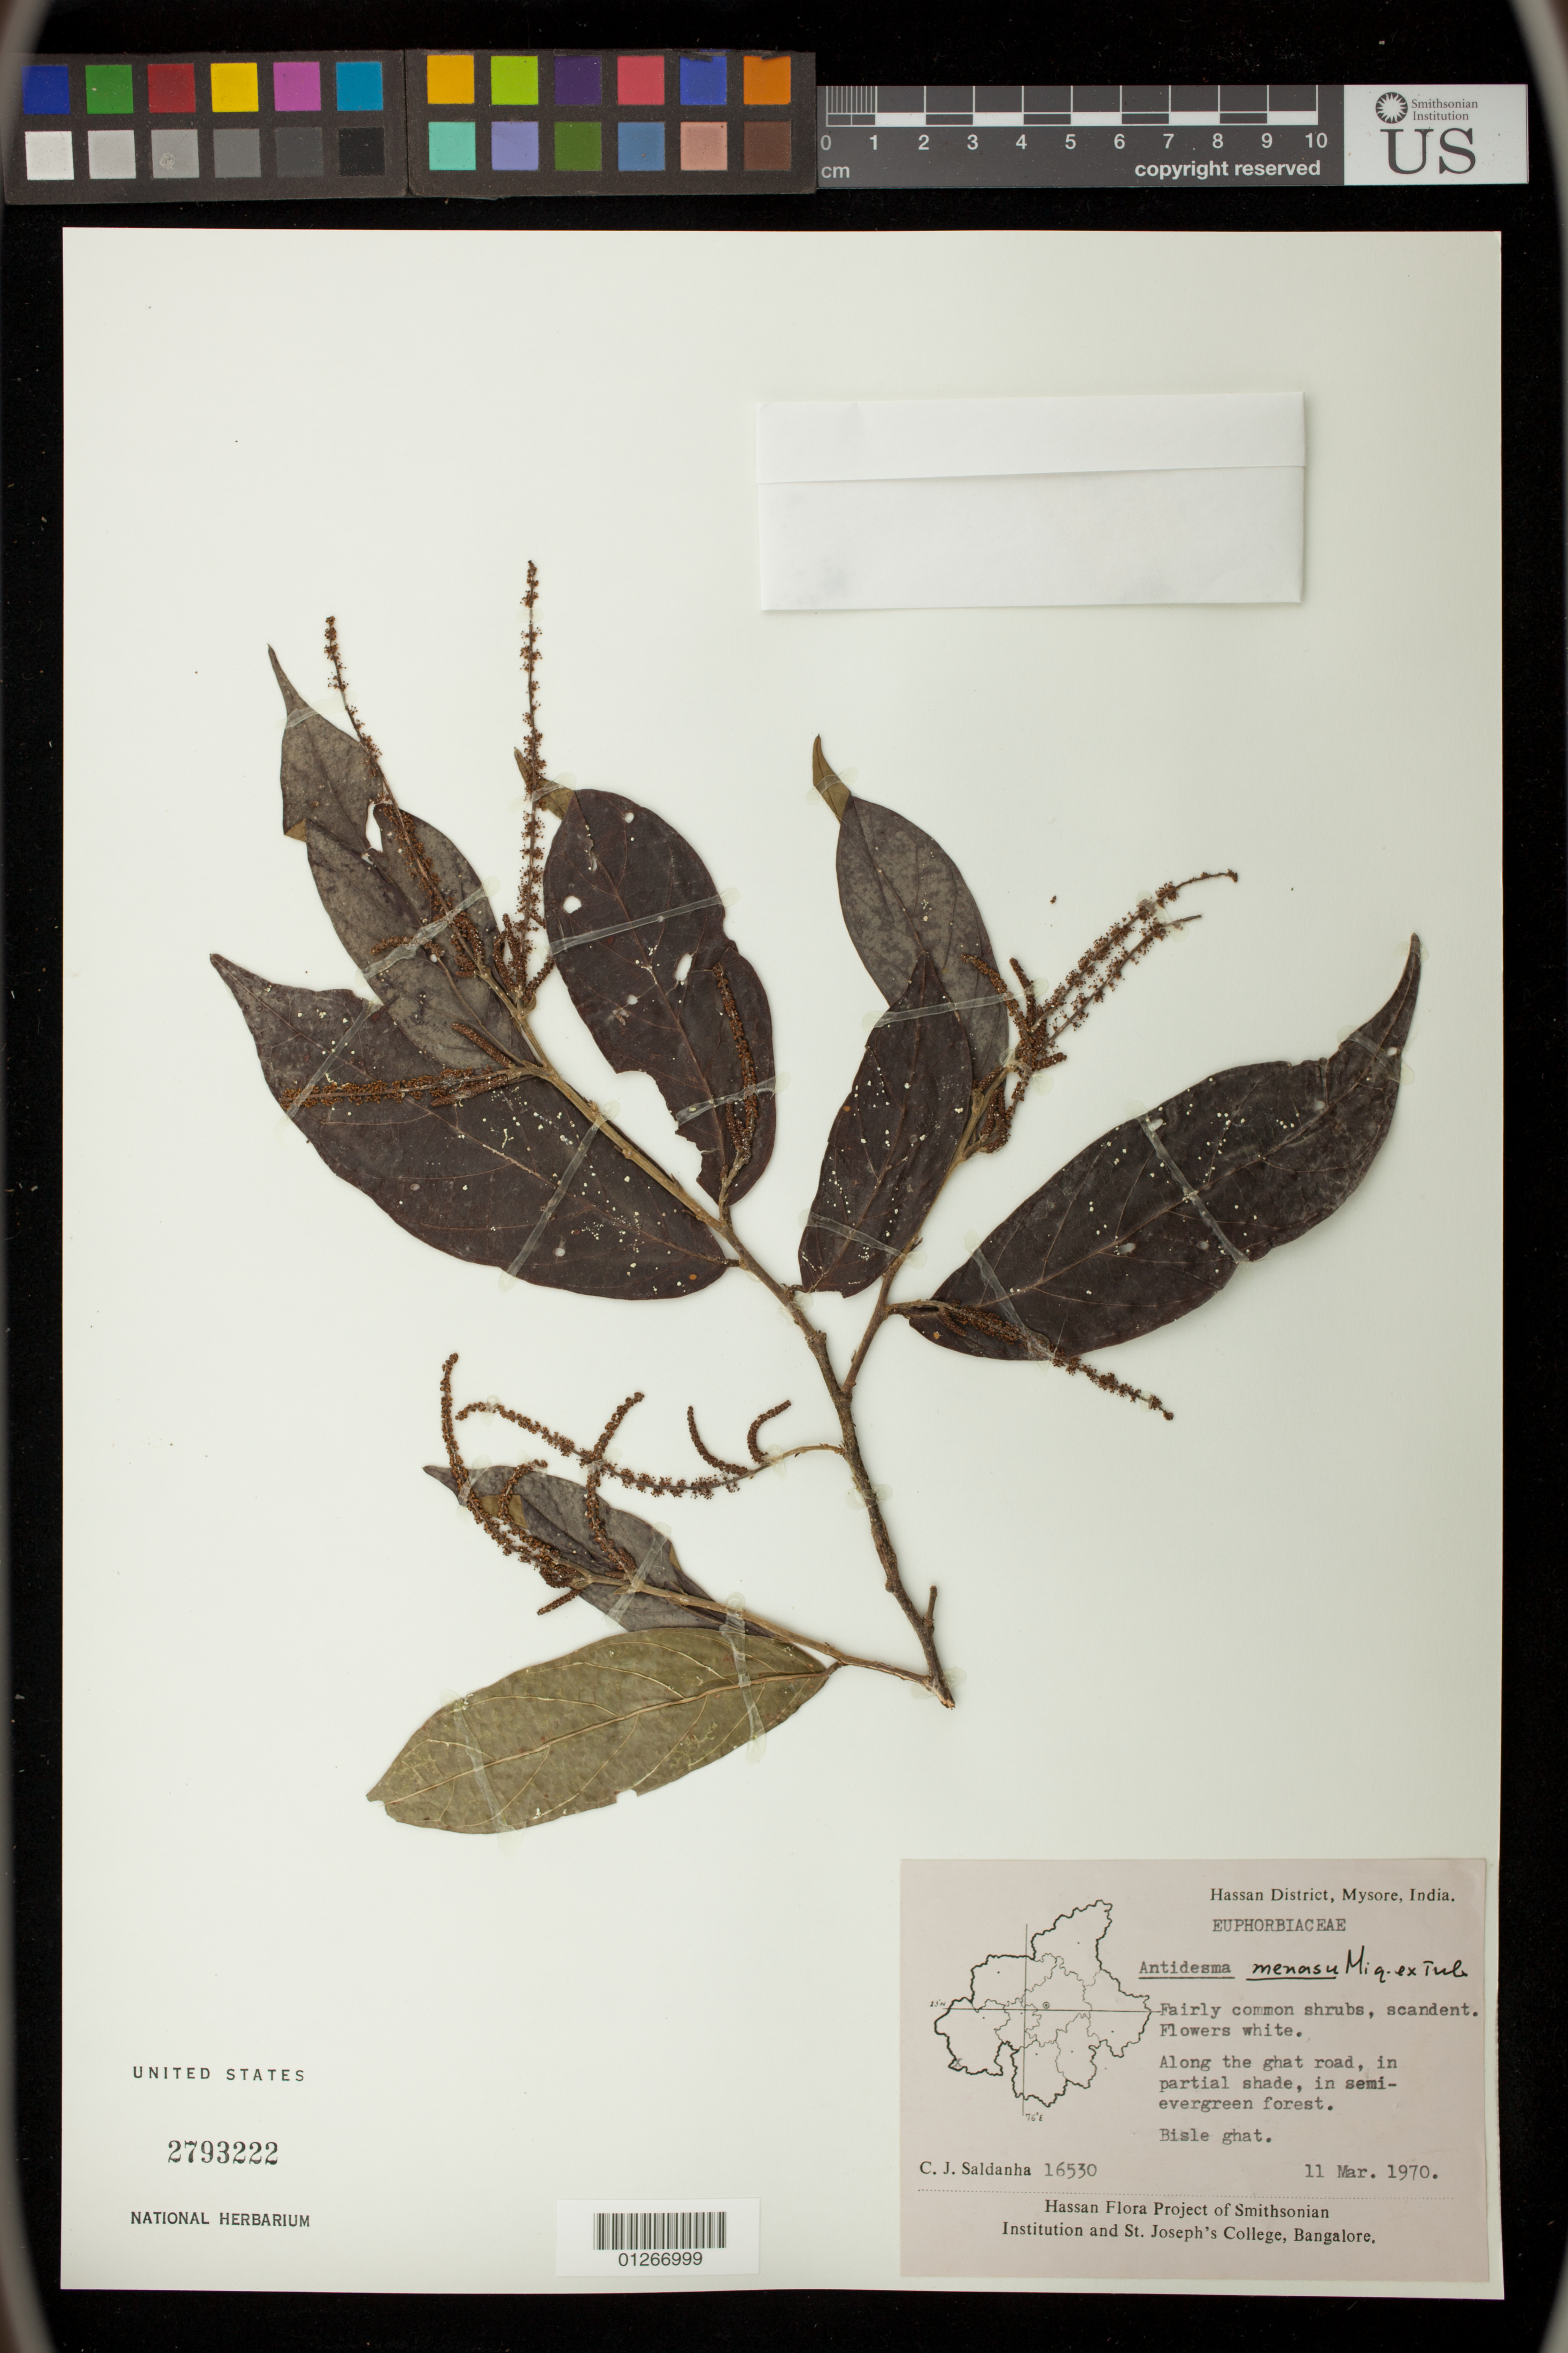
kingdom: Plantae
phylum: Tracheophyta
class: Magnoliopsida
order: Malpighiales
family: Phyllanthaceae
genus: Antidesma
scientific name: Antidesma menasu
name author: Miq. ex Tul.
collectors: C. J. Saldanha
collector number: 16530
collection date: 1970-03-11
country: India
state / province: Karnataka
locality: Hassan District, Mysore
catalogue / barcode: US 2793222